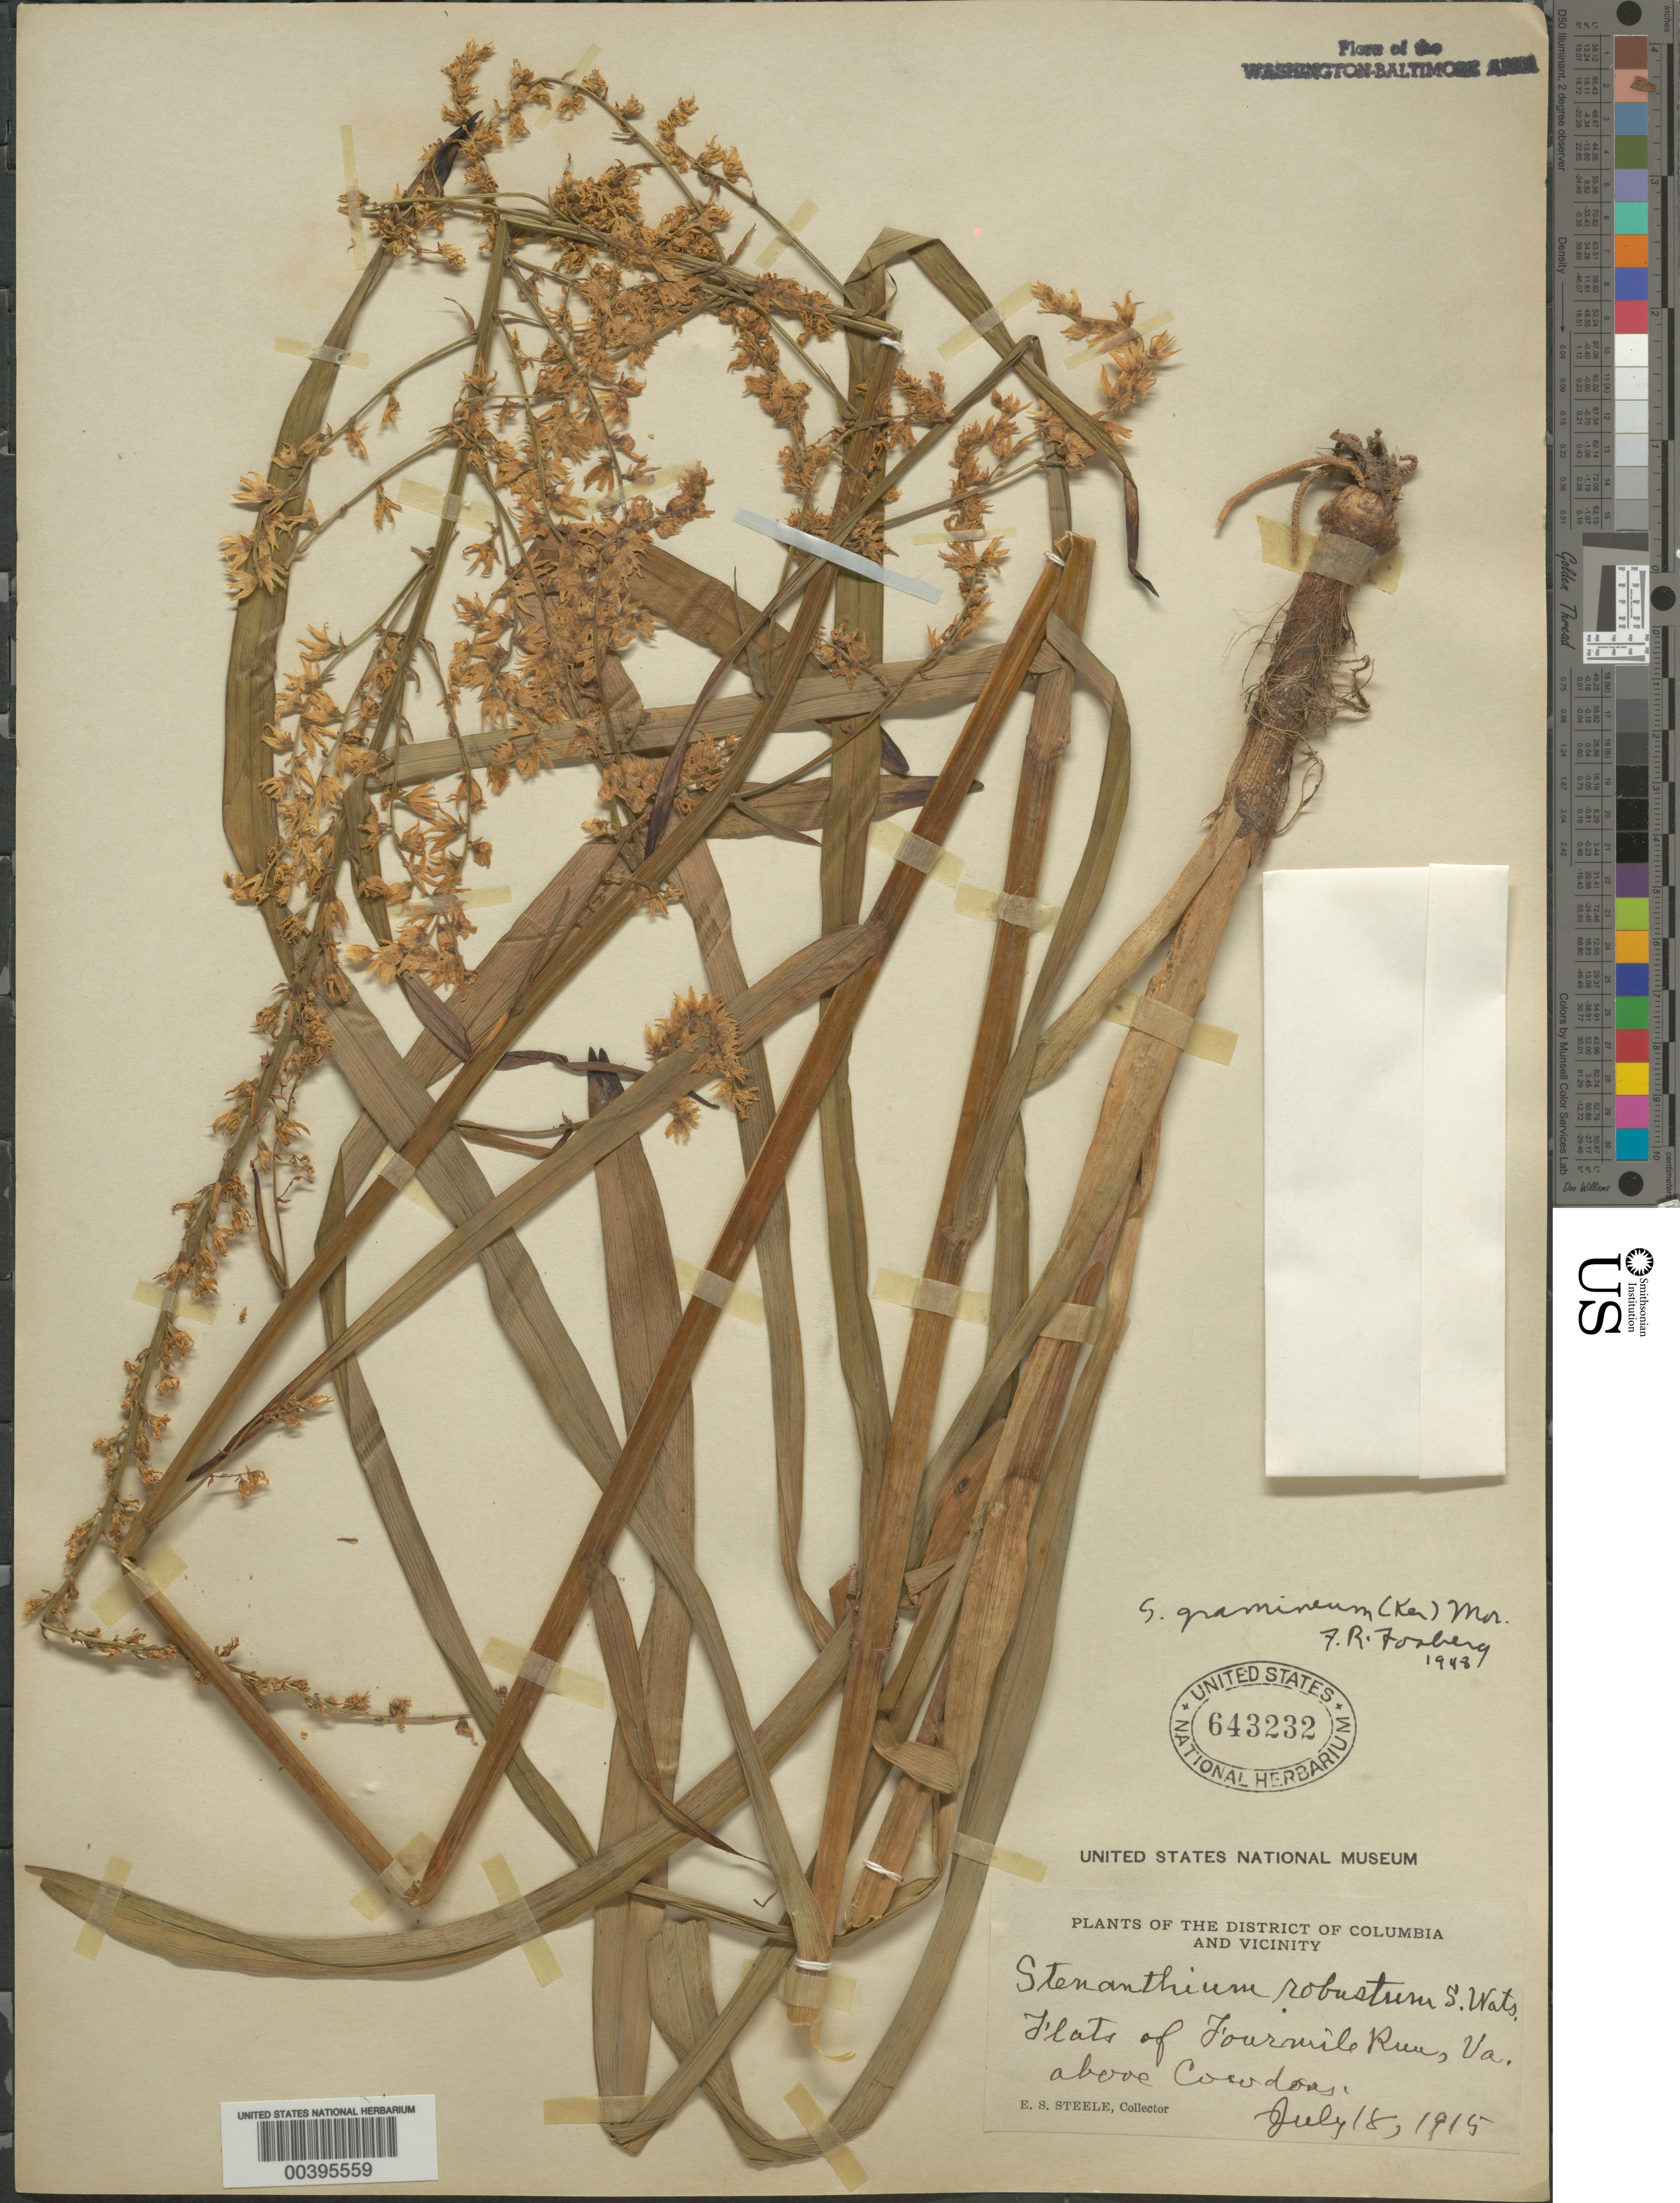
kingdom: Plantae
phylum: Tracheophyta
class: Liliopsida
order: Liliales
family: Melanthiaceae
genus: Stenanthium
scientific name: Stenanthium gramineum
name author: (Ker Gawl.) Morong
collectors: E. Steele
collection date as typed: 18 Jul 1915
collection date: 1915-07-18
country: United States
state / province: Virginia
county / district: Arlington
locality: Four Mile Run, above Cowdons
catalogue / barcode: US 643232